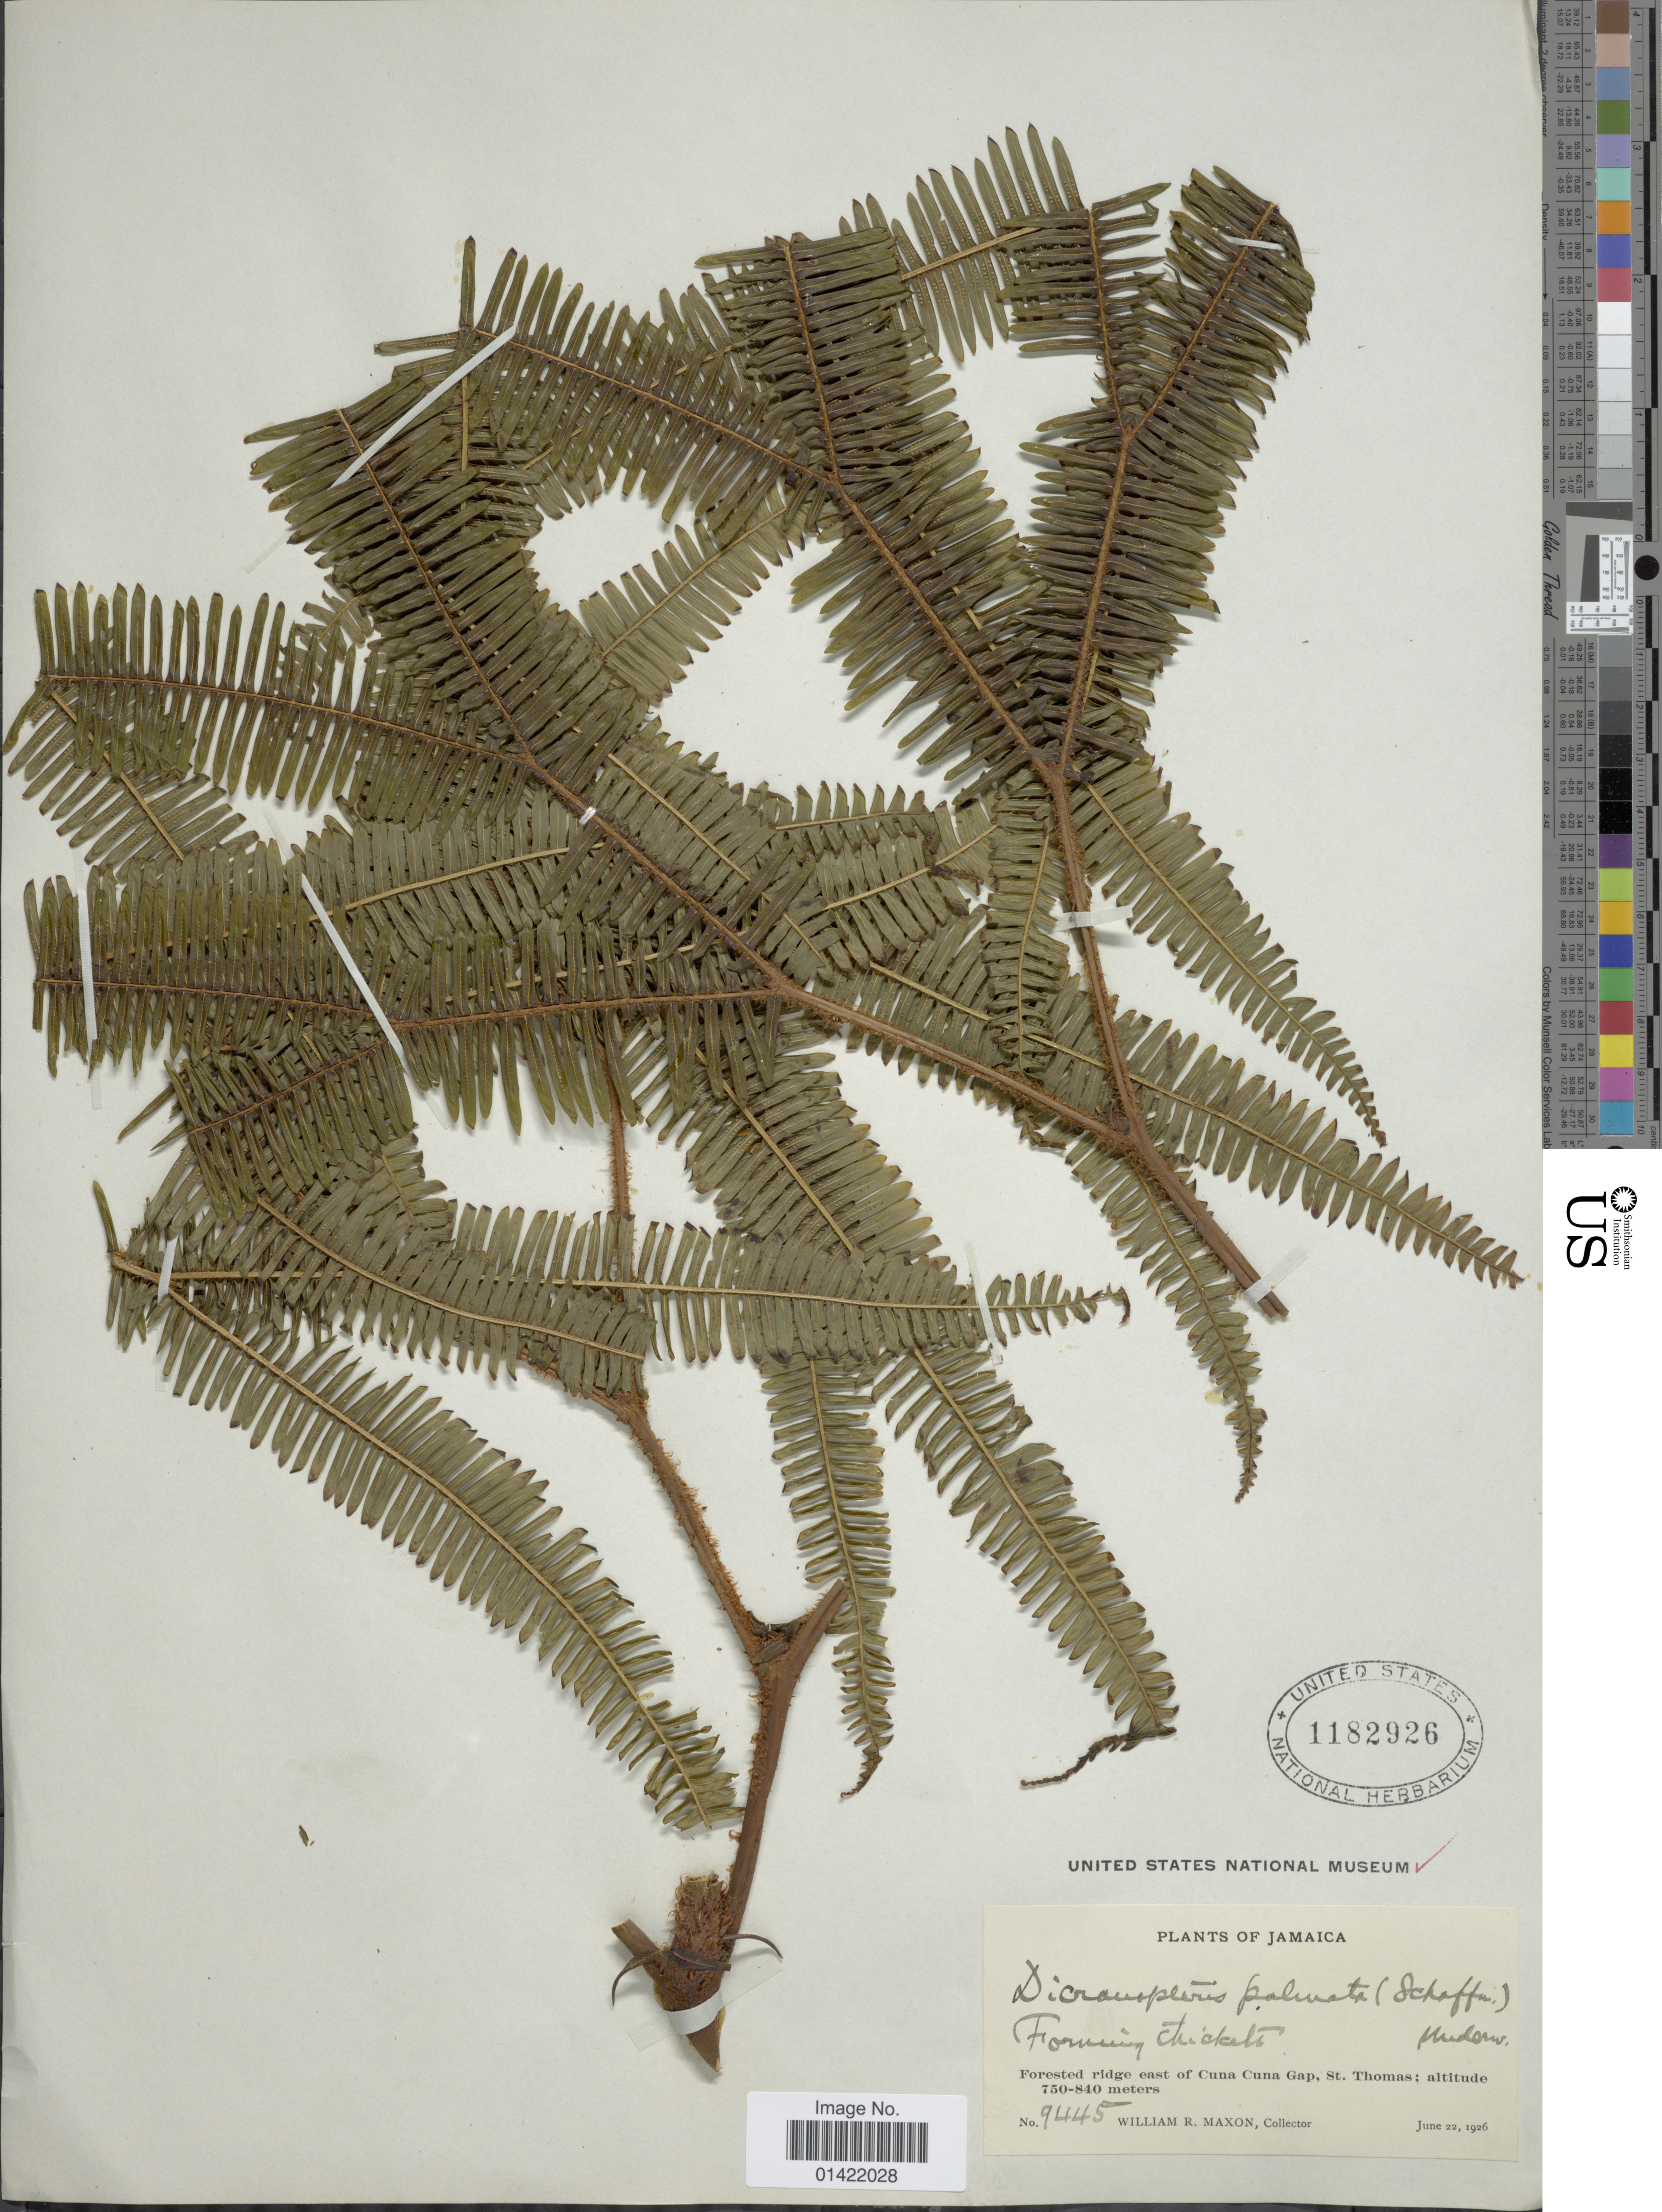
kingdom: Plantae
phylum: Tracheophyta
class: Polypodiopsida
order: Gleicheniales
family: Gleicheniaceae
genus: Sticherus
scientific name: Sticherus furcatus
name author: (L.) Ching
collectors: W. R. Maxon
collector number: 9445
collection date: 1926-06-22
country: Jamaica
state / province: Saint Thomas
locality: Forested ridge east of Cuna Cuna Gap, St. Thomas.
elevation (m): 750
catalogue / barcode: US 1182926